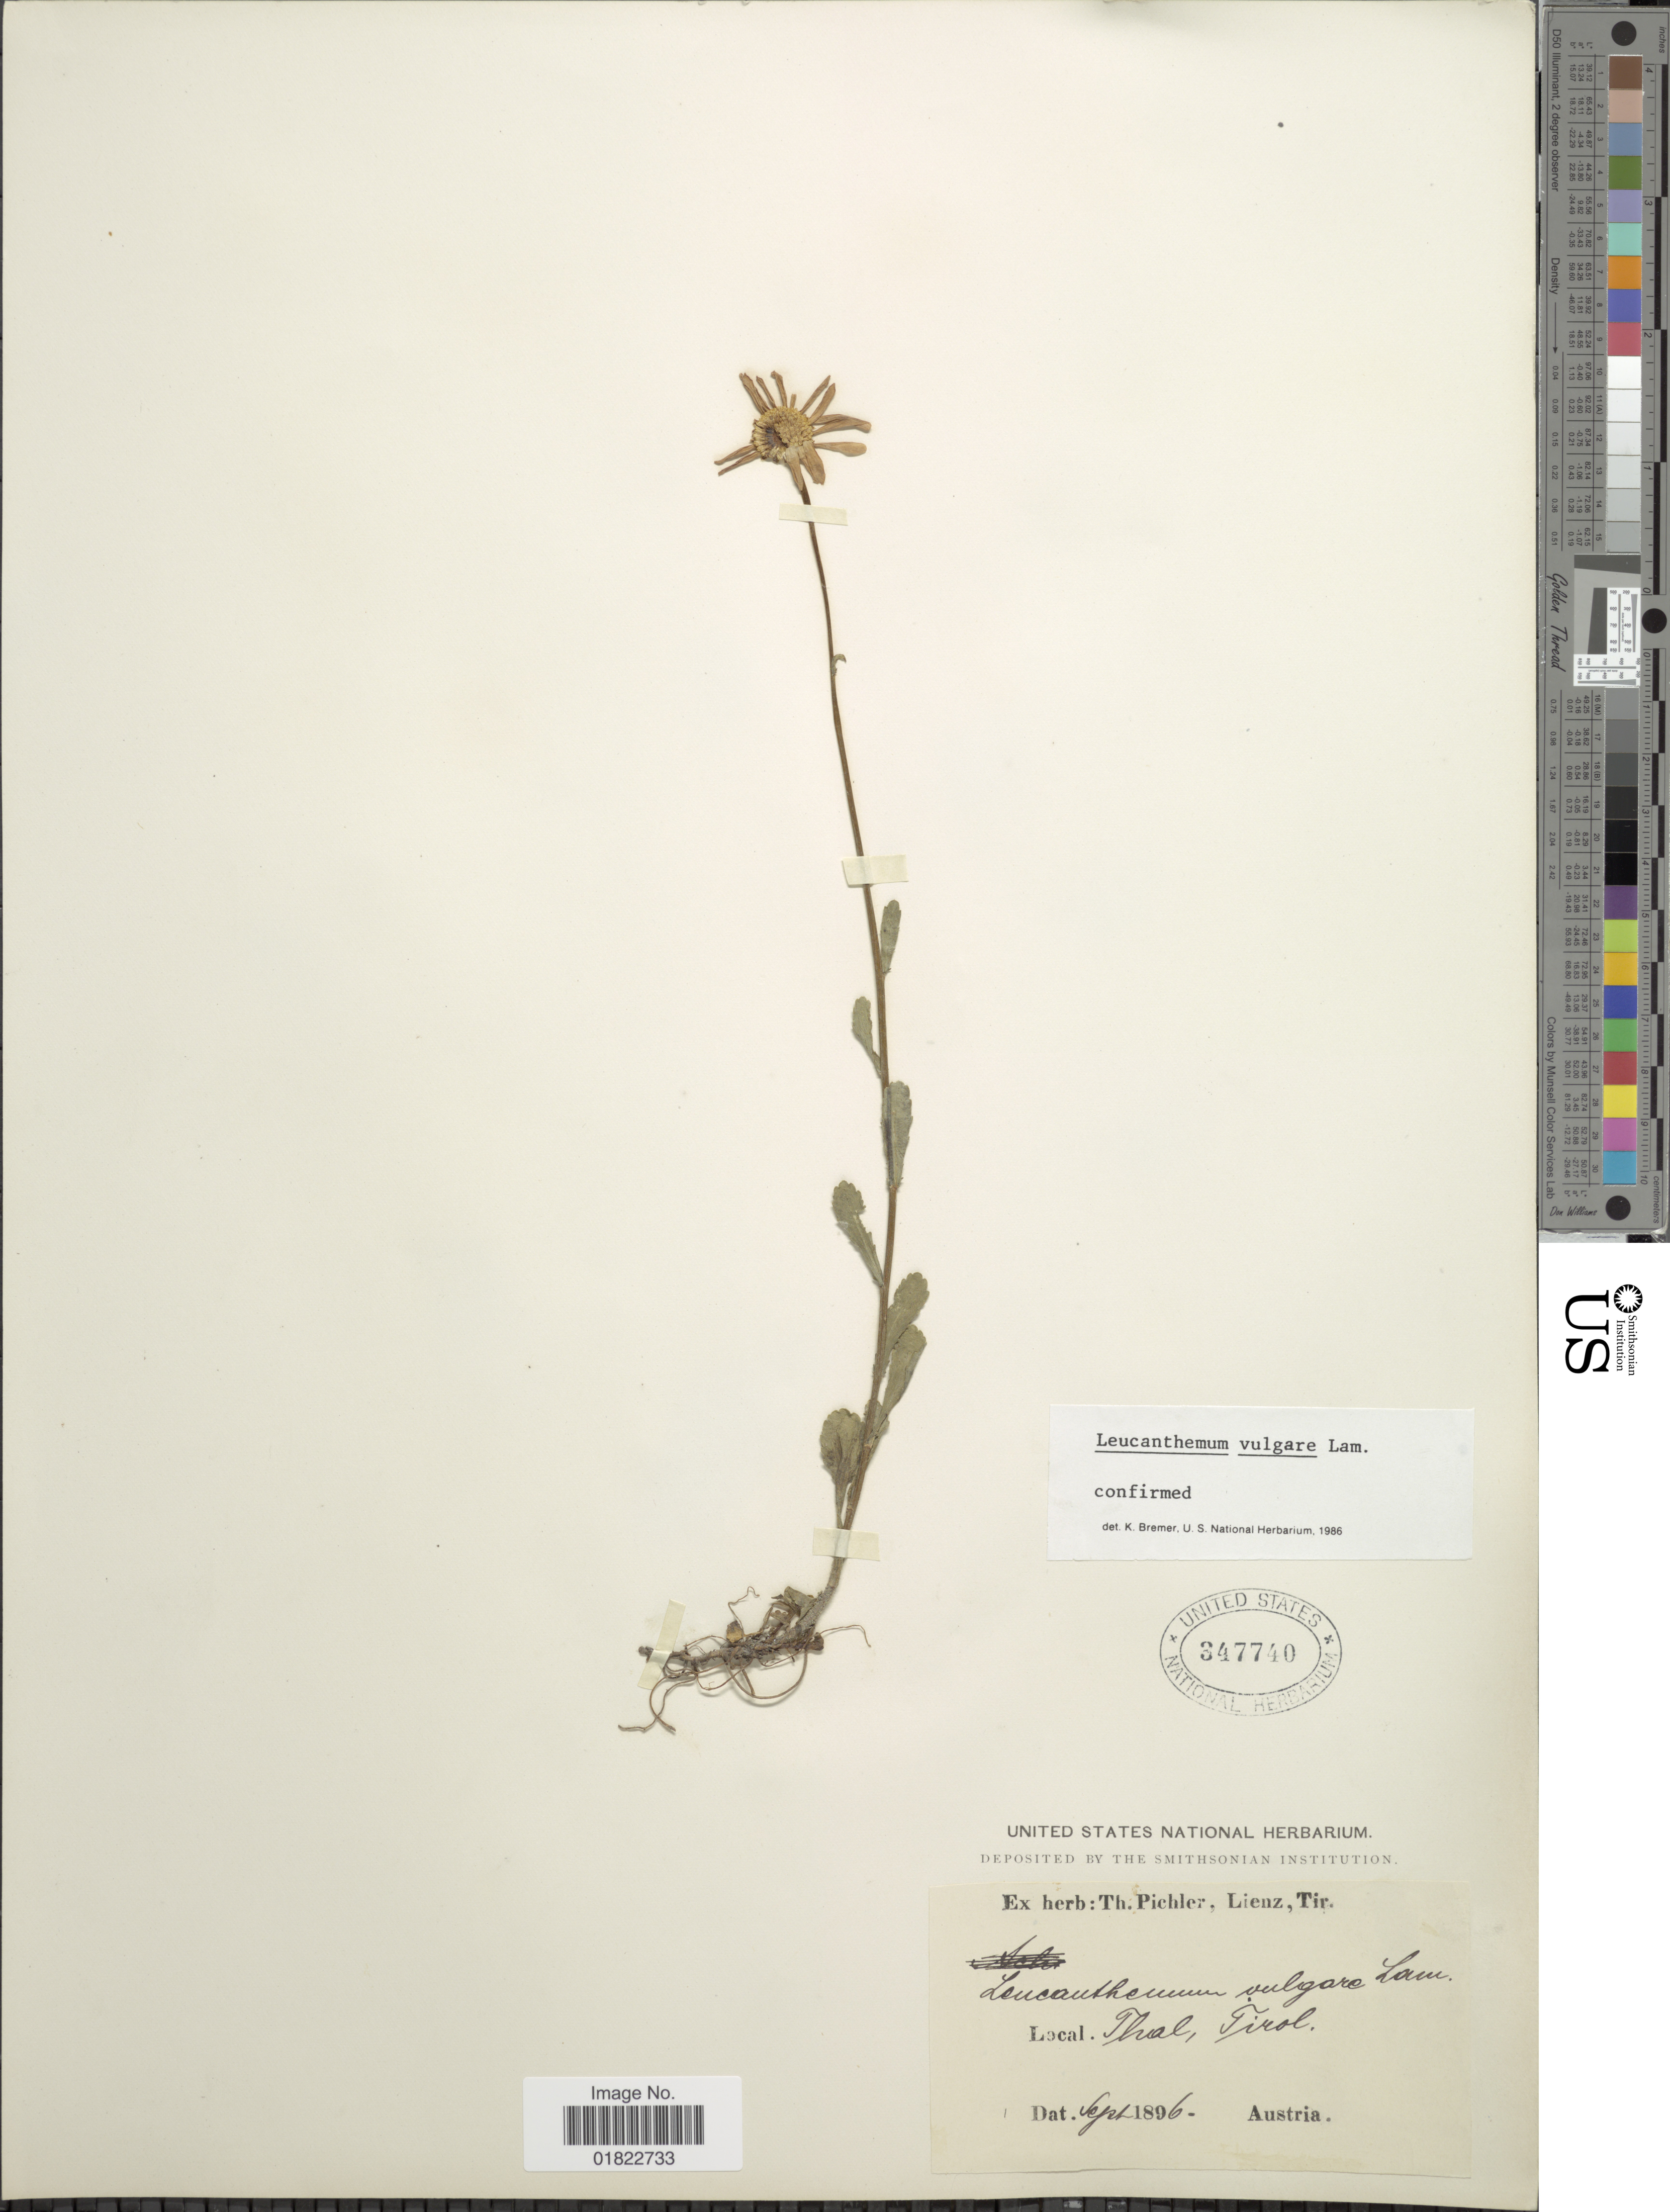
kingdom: Plantae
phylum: Tracheophyta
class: Magnoliopsida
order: Asterales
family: Asteraceae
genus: Leucanthemum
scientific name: Leucanthemum vulgare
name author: Lam.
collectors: G. Staples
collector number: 663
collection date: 1990-08-11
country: United States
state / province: Hawaii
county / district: Maui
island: Maui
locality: Kula Experimental Station, All Amerian Garden, Field 1, beside road.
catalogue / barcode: US 3285328